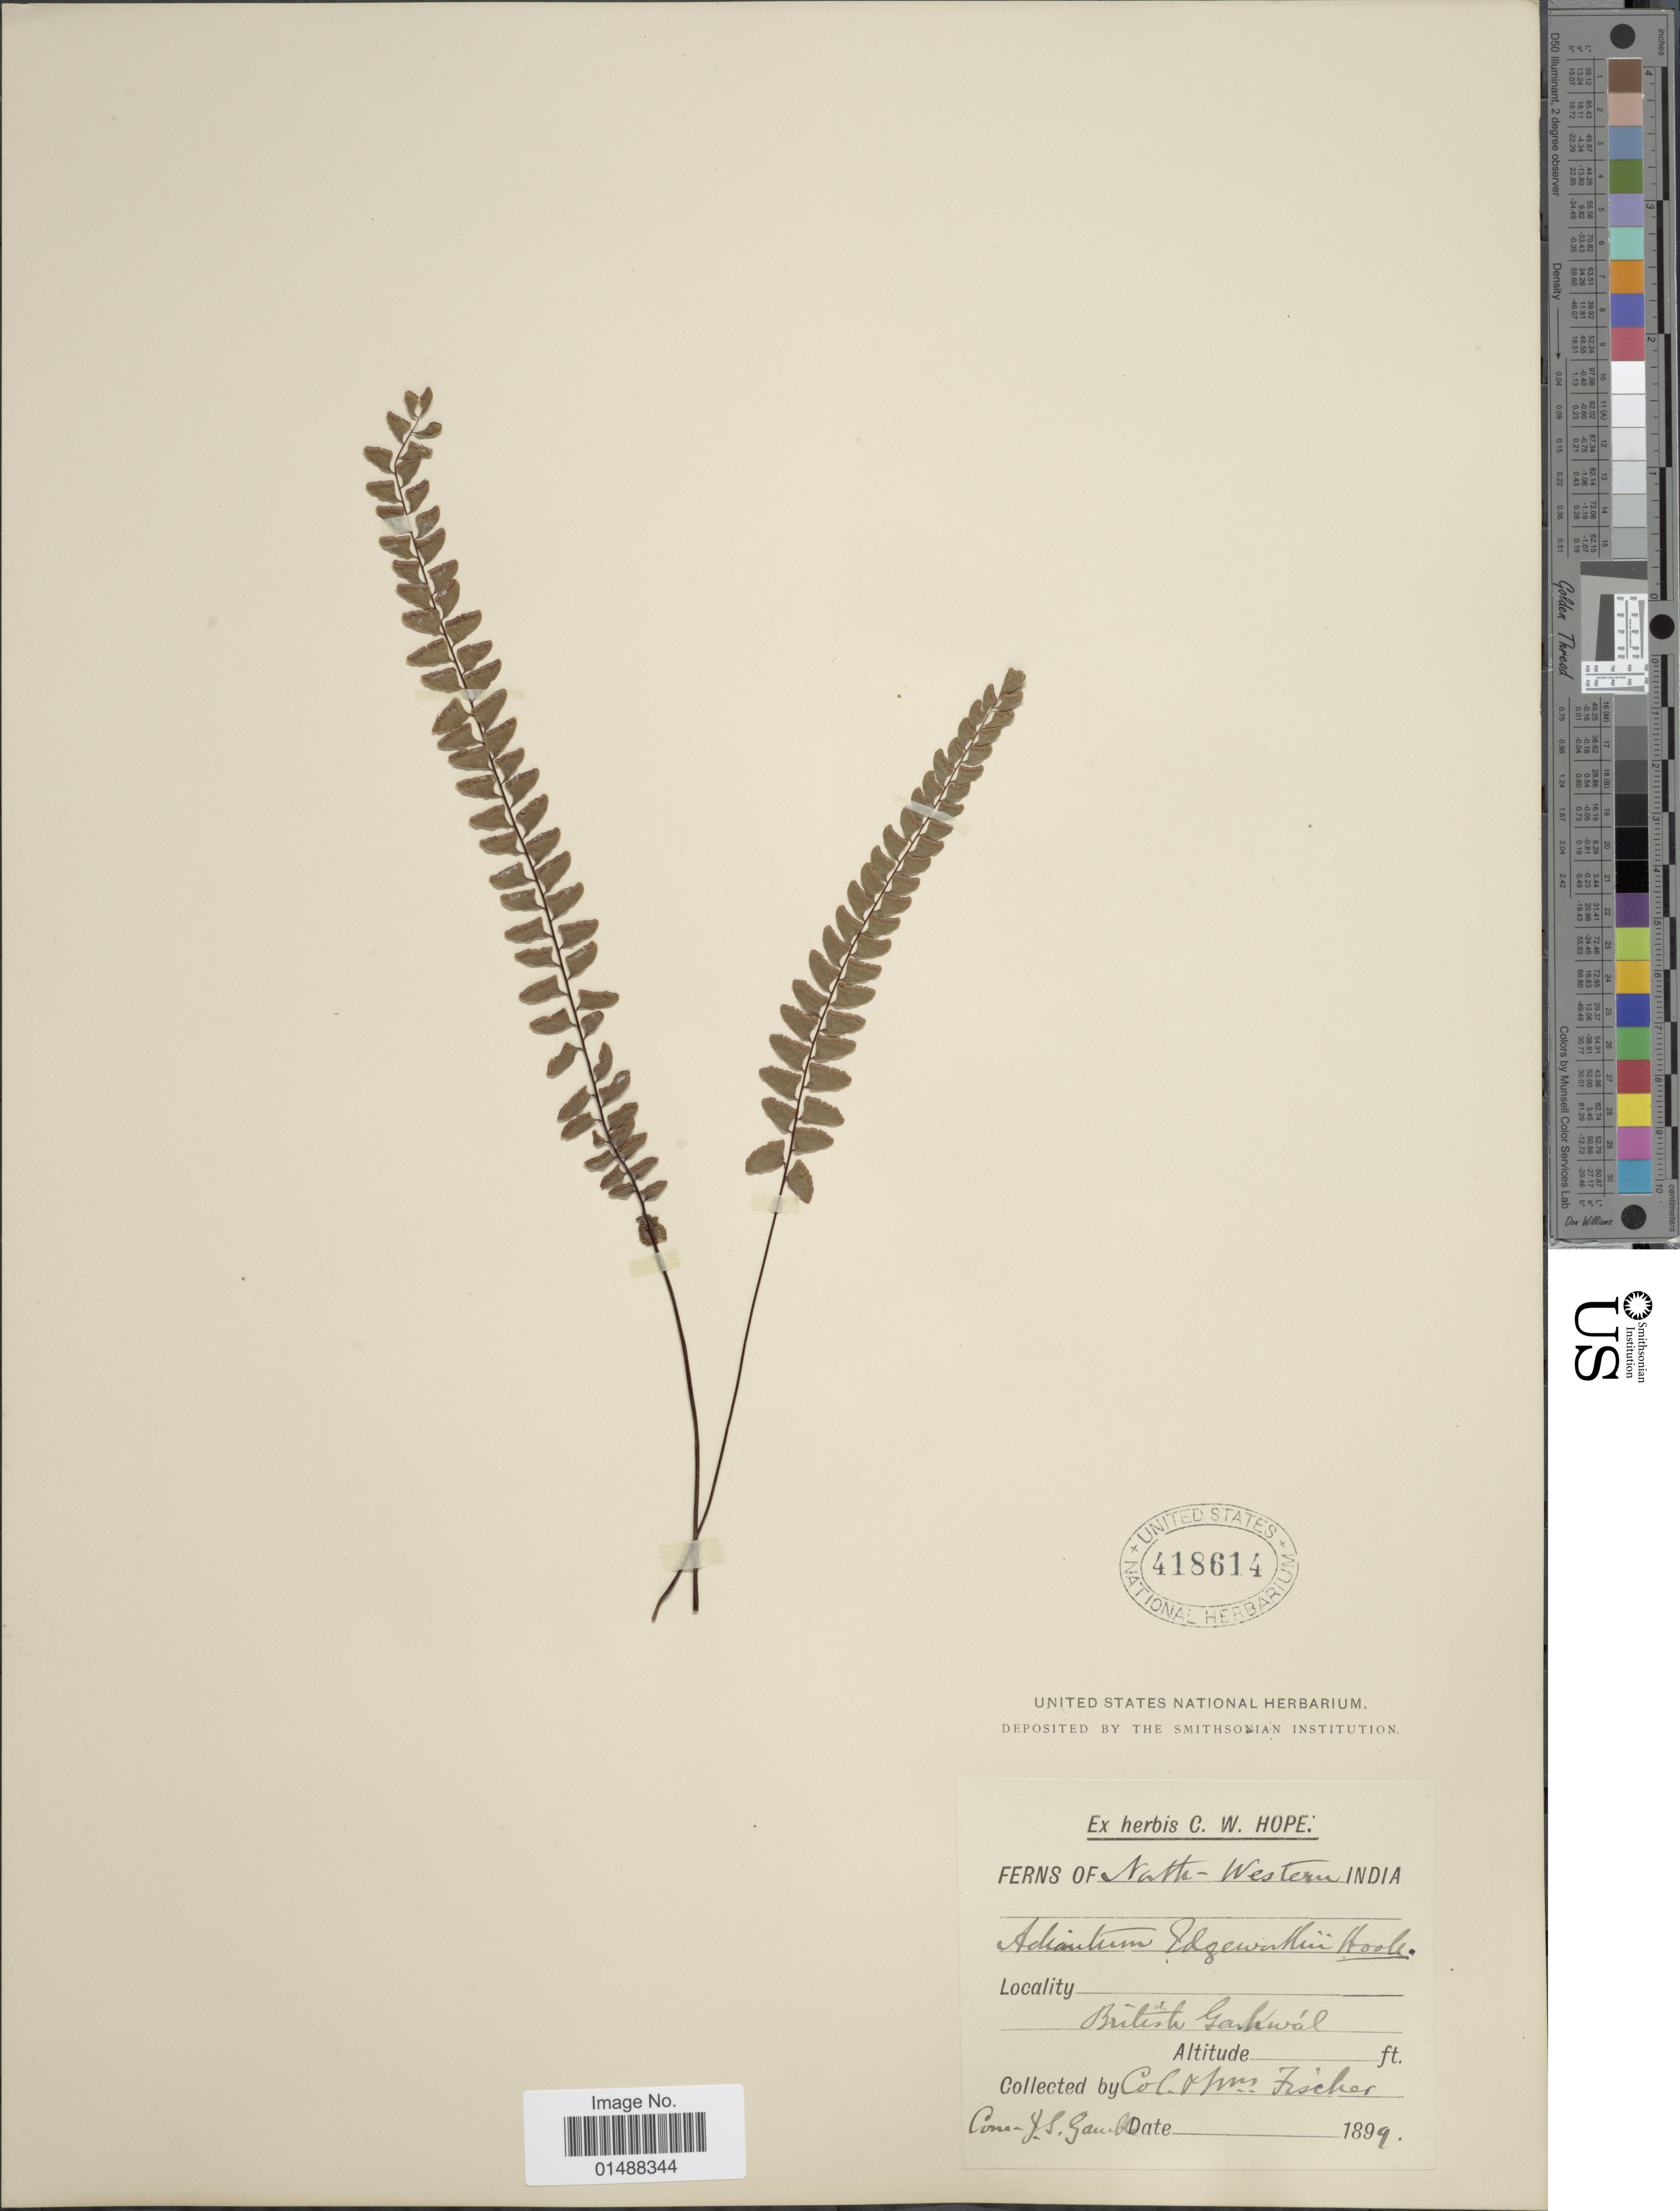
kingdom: Plantae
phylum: Tracheophyta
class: Polypodiopsida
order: Polypodiales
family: Pteridaceae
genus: Adiantum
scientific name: Adiantum edgeworthii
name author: Hook.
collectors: Fisher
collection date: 1899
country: India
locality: North-Western India, British Garhwal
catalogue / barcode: US 418614